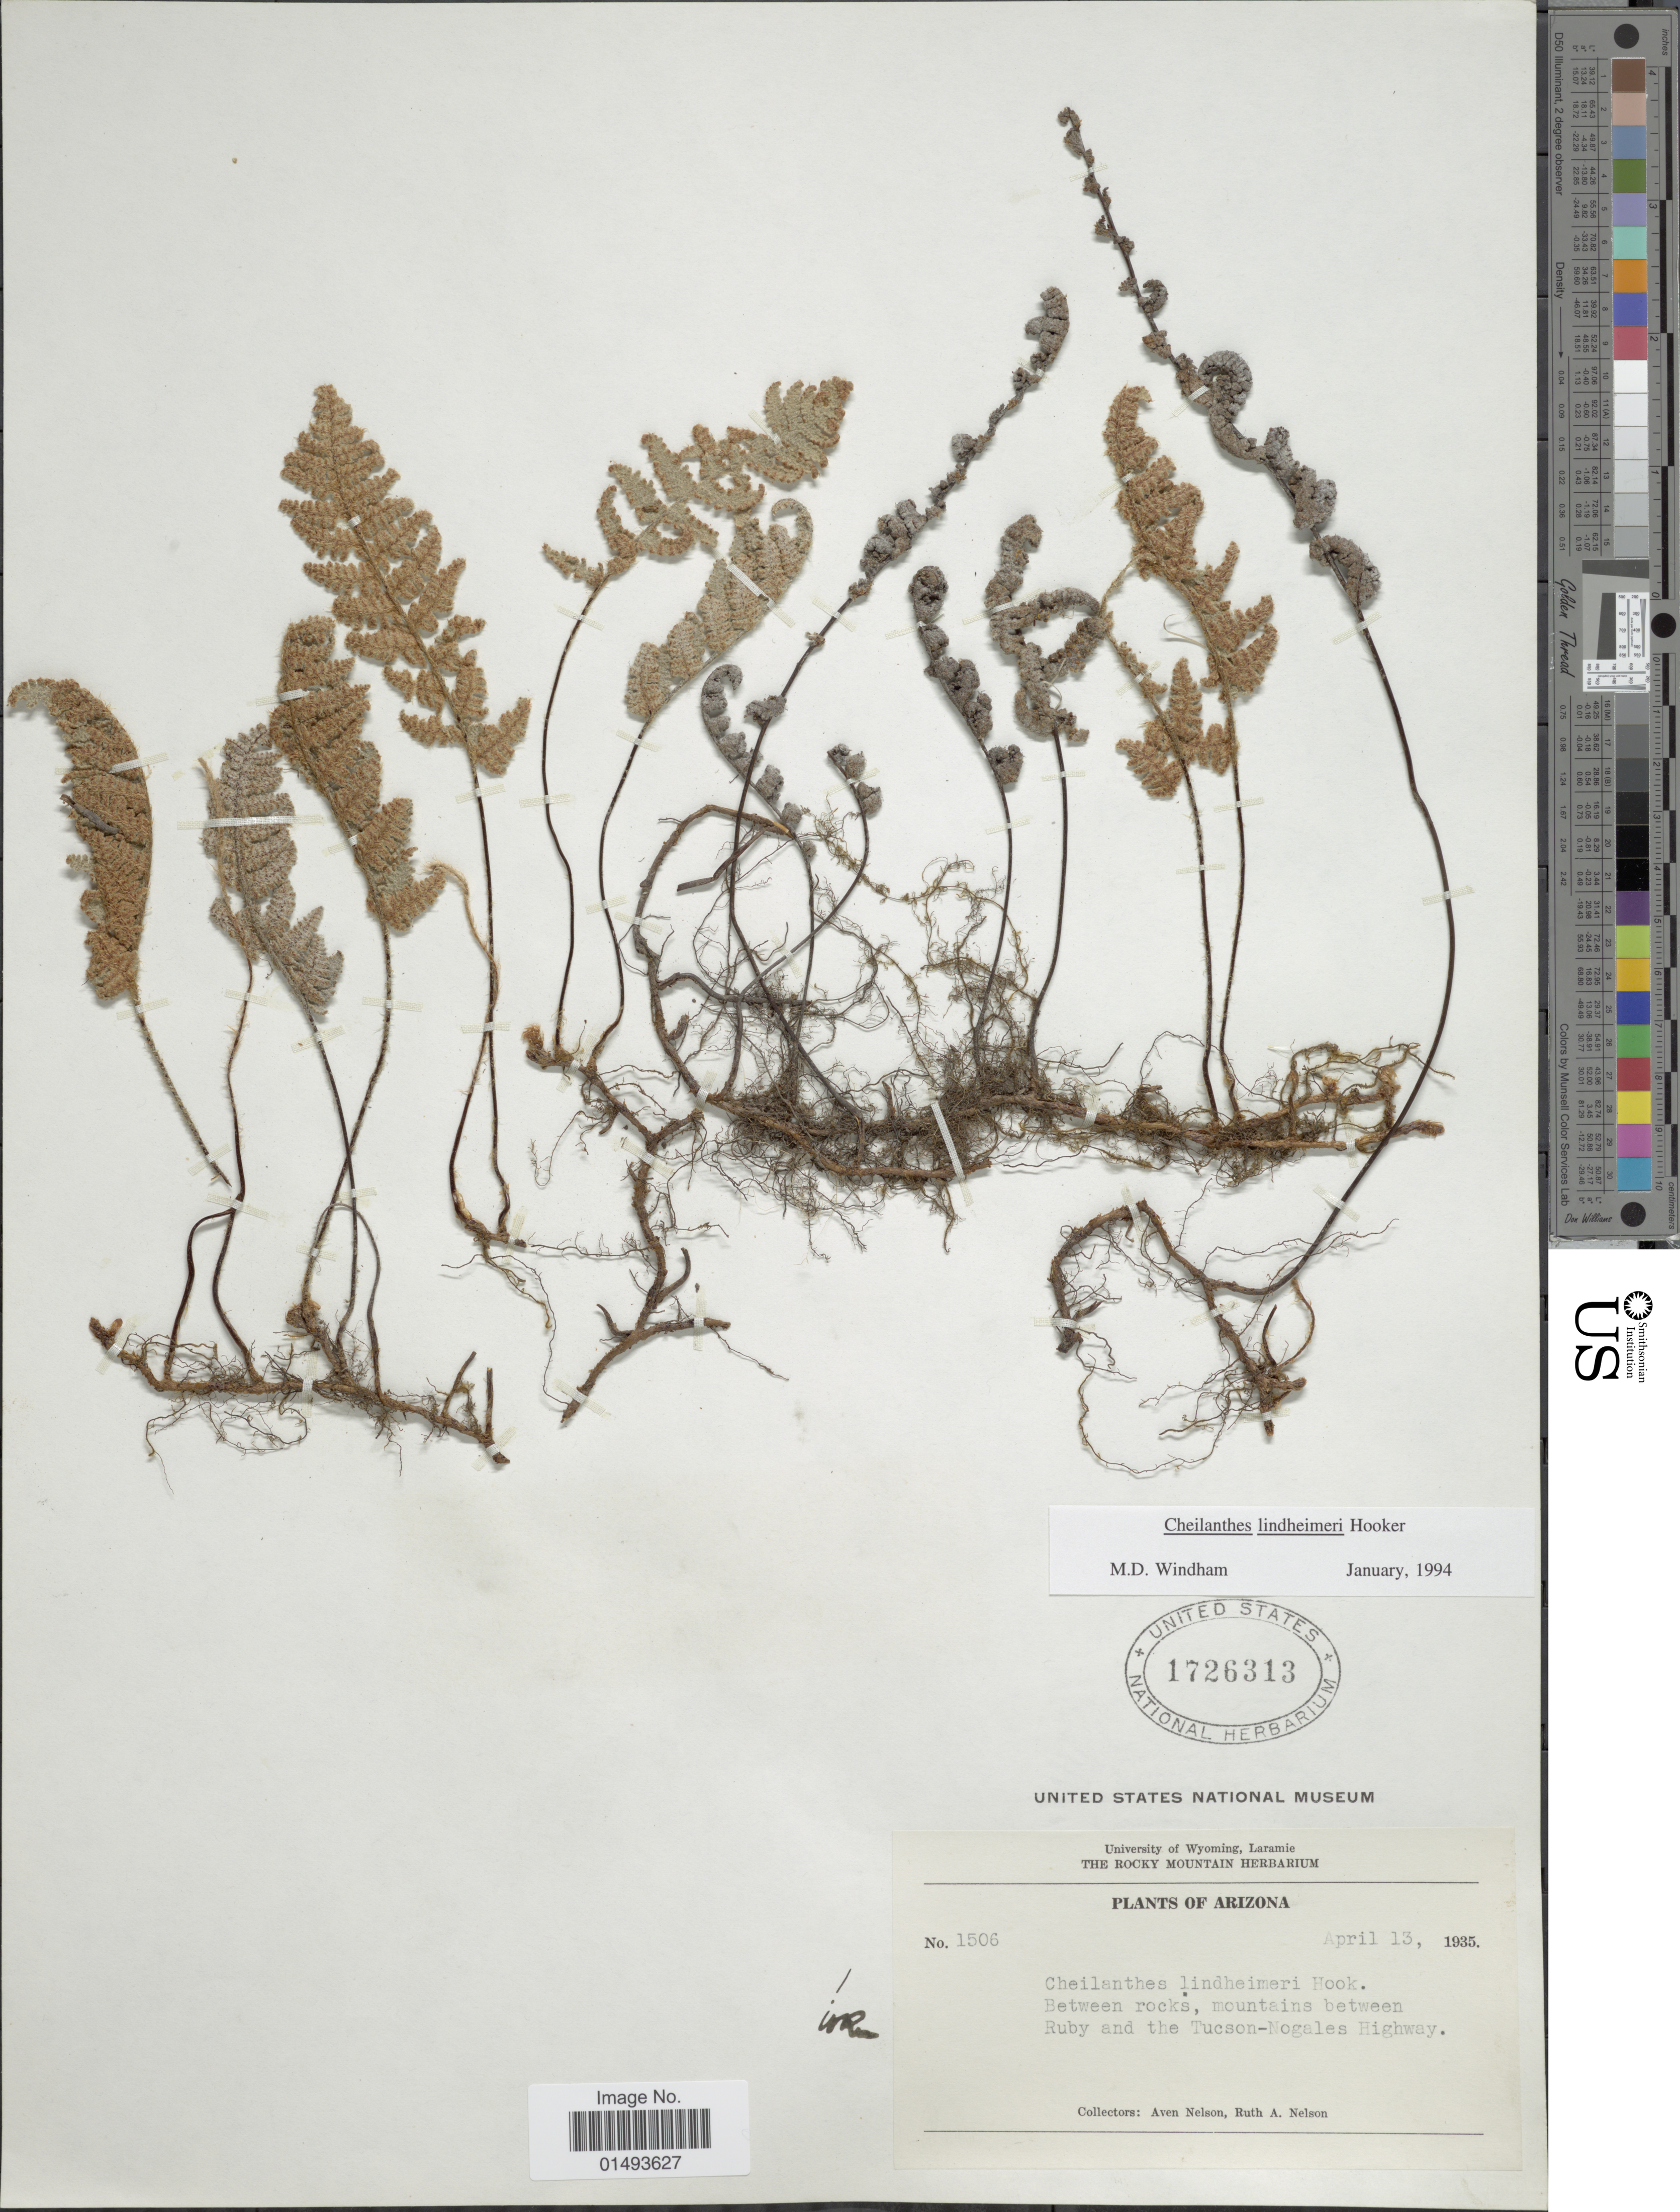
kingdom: Plantae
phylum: Tracheophyta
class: Polypodiopsida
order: Polypodiales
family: Pteridaceae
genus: Myriopteris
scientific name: Myriopteris lindheimeri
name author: (Hook.) J. Sm.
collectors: A. Nelson & R. A. Nelson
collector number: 1506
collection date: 1935-04-13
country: United States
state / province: Arizona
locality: Between rocks, mountains between Ruby and the Tucson Nogales Highway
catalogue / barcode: US 1726313